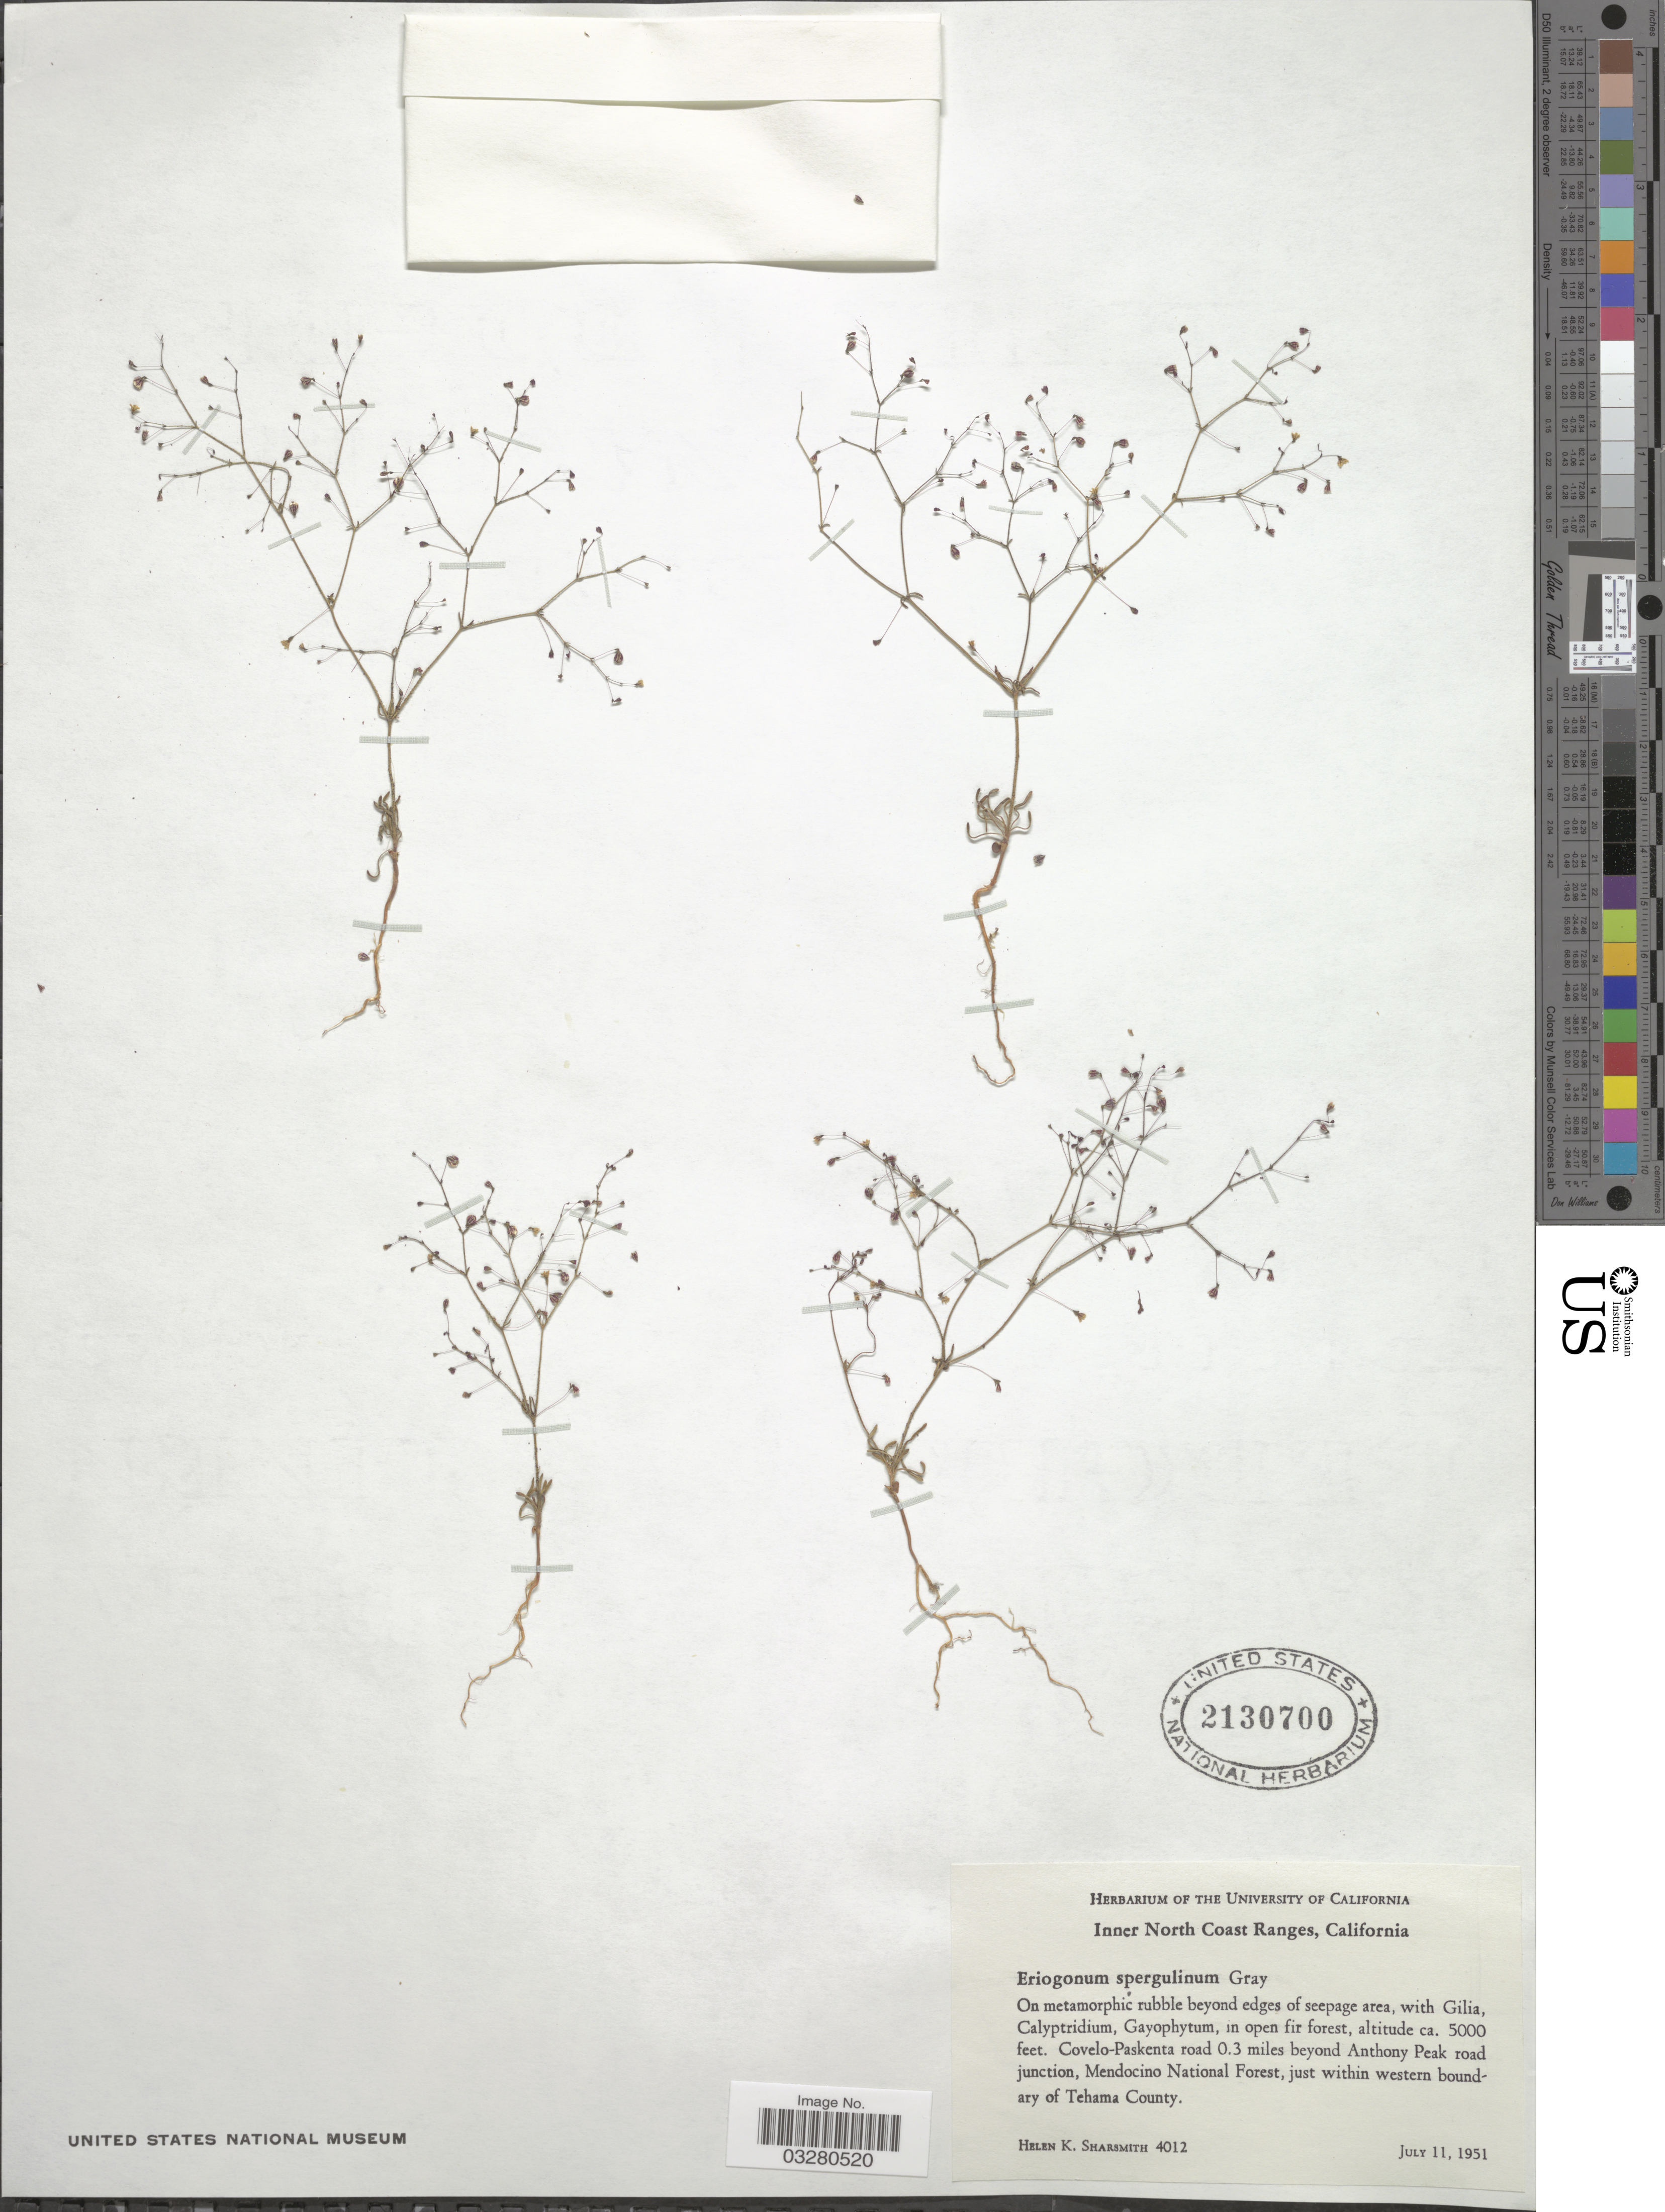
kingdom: Plantae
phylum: Tracheophyta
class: Magnoliopsida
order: Caryophyllales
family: Polygonaceae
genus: Eriogonum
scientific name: Eriogonum spergulinum var. reddingianum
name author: (M.E. Jones) J.T. Howell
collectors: H. Sharsmith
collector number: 4012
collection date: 1951-07-11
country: United States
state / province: California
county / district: Tehama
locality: Inner North Coast Ranges. Covelo-Paskenta road 0.3 miles beyond Anthony Peak road junction, Mendocino National Forest, just within western boundary of Tehama County.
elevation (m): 1524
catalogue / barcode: US 2130700